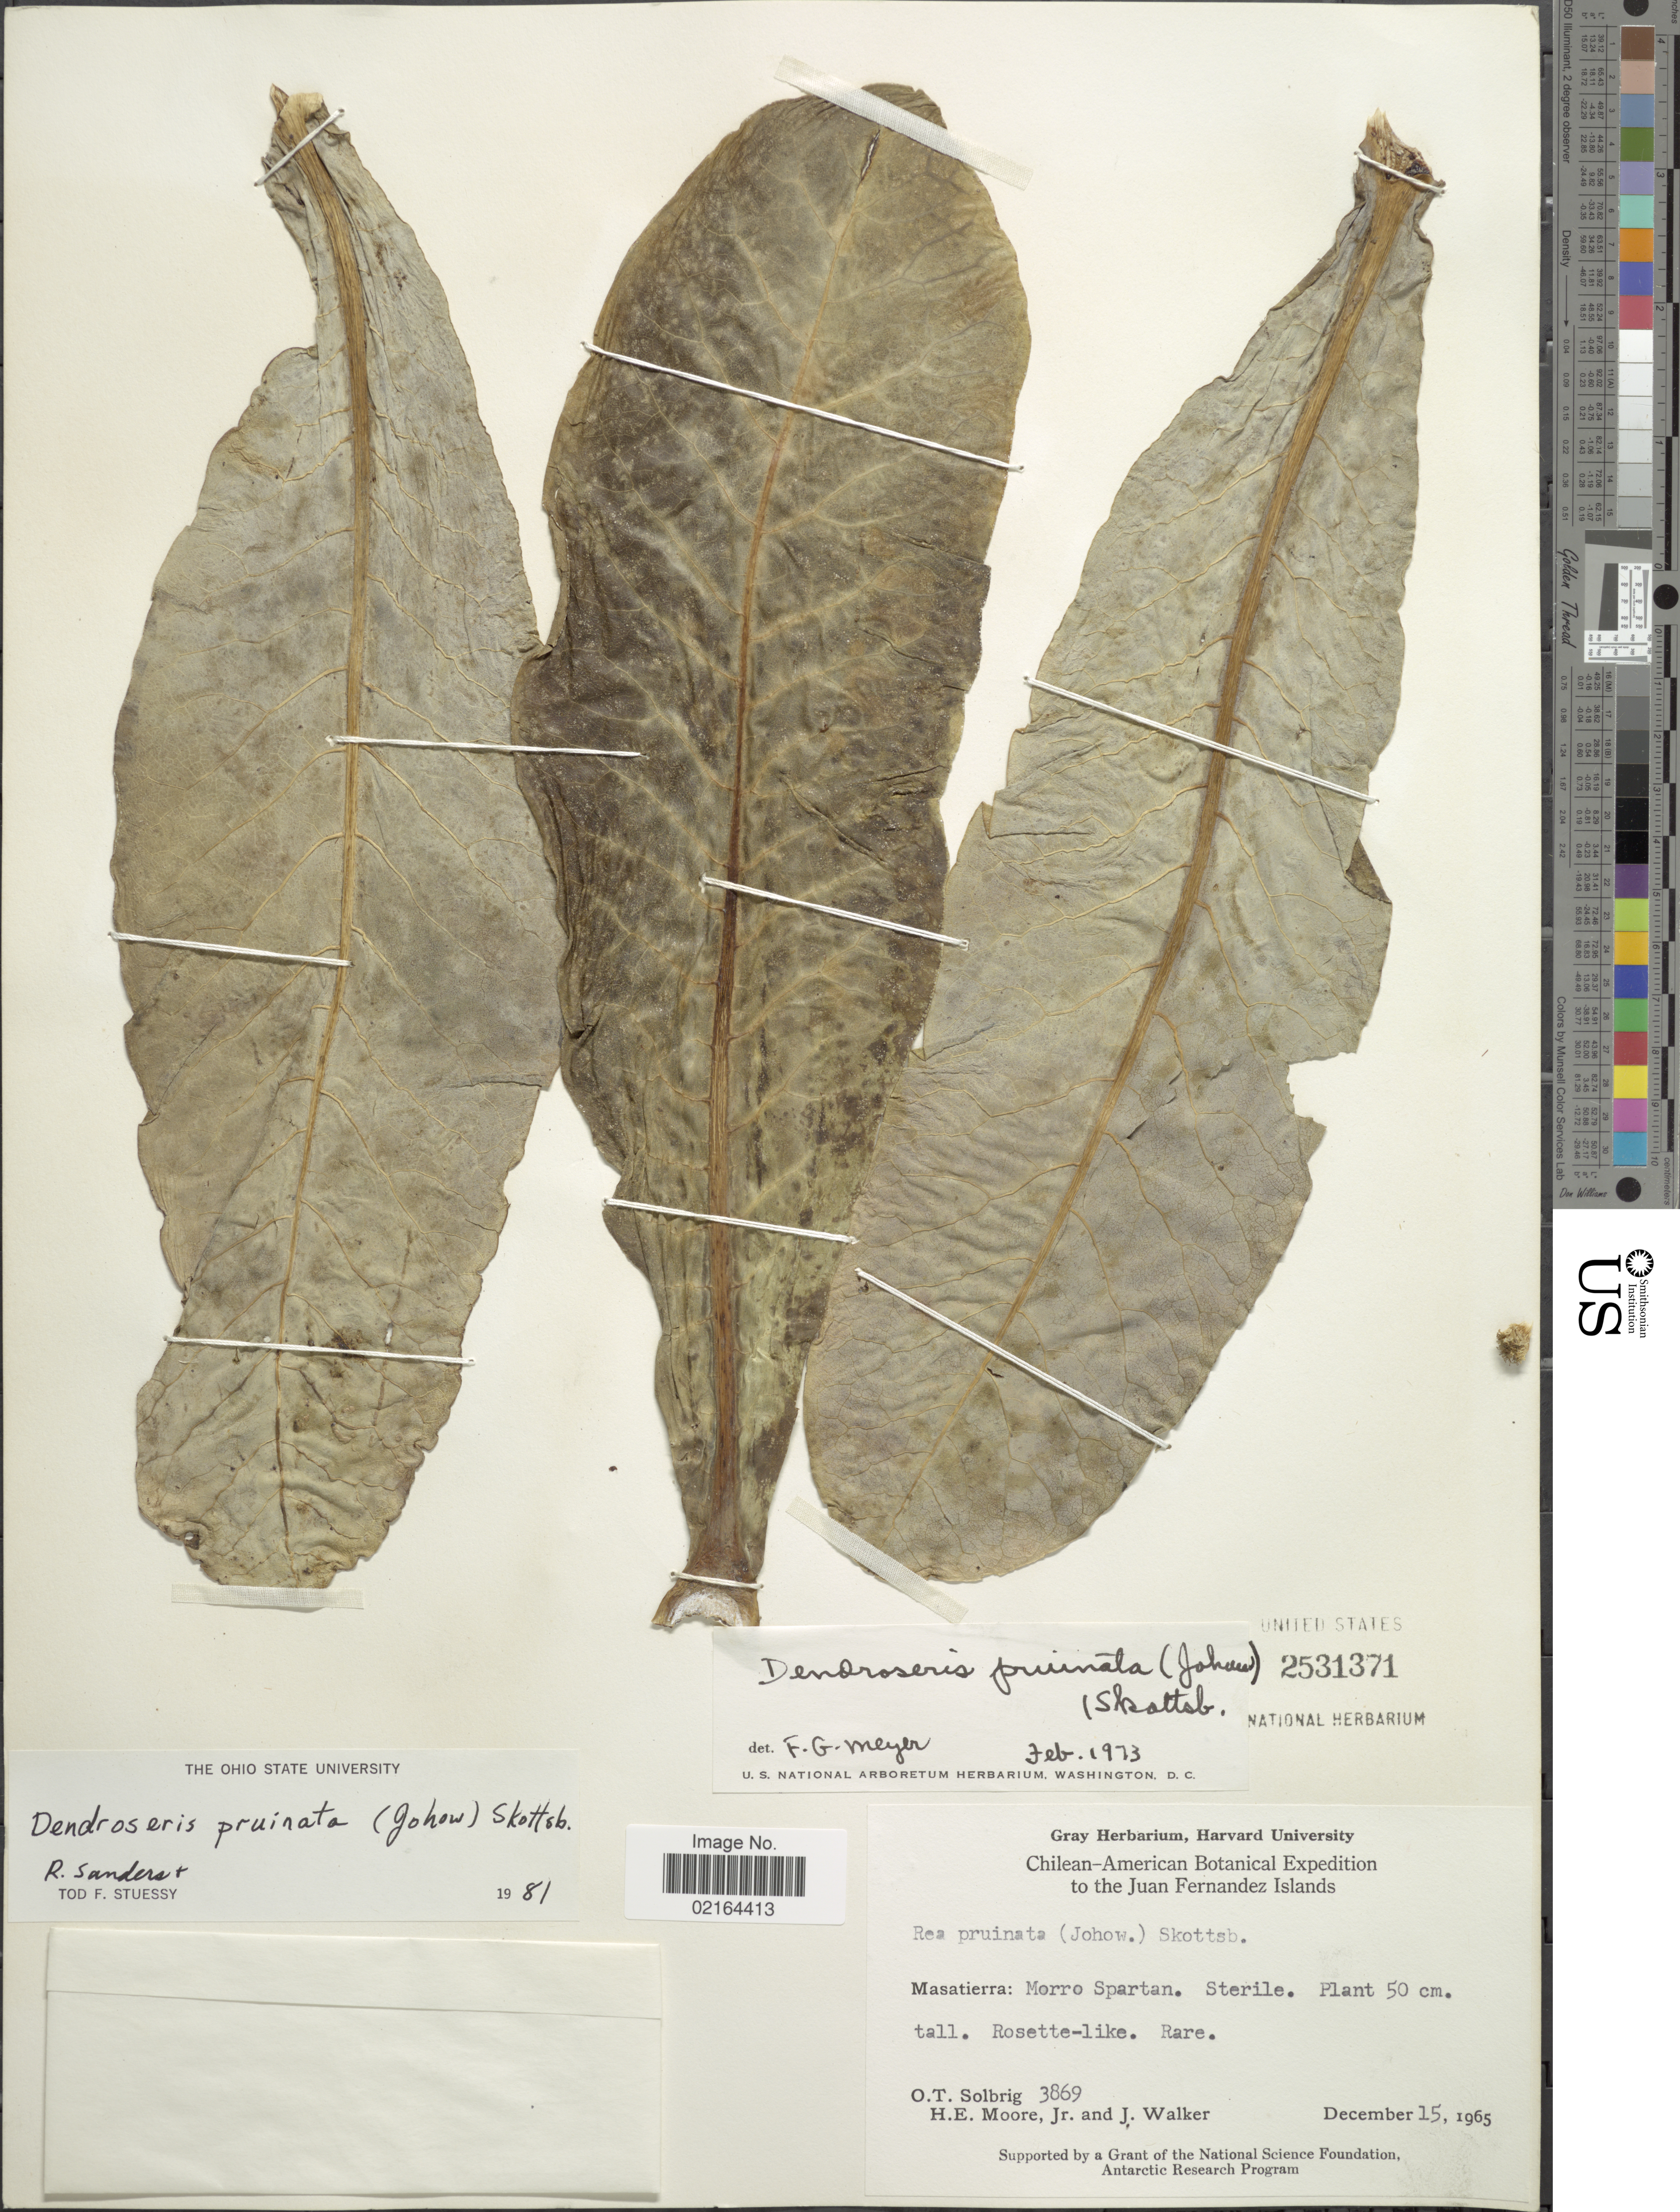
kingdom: Plantae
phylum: Tracheophyta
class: Magnoliopsida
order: Asterales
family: Asteraceae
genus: Sonchus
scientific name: Sonchus pruinatus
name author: (Johow) S.C. Kim & Mejías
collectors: O. T. Solbrig, H. Moore & J. Walker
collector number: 3869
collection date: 1965-12-15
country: Chile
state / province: Valparaíso (V)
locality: Juan Fernandez Islands, Masastierra: Morro Spartan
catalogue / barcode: US 2531371